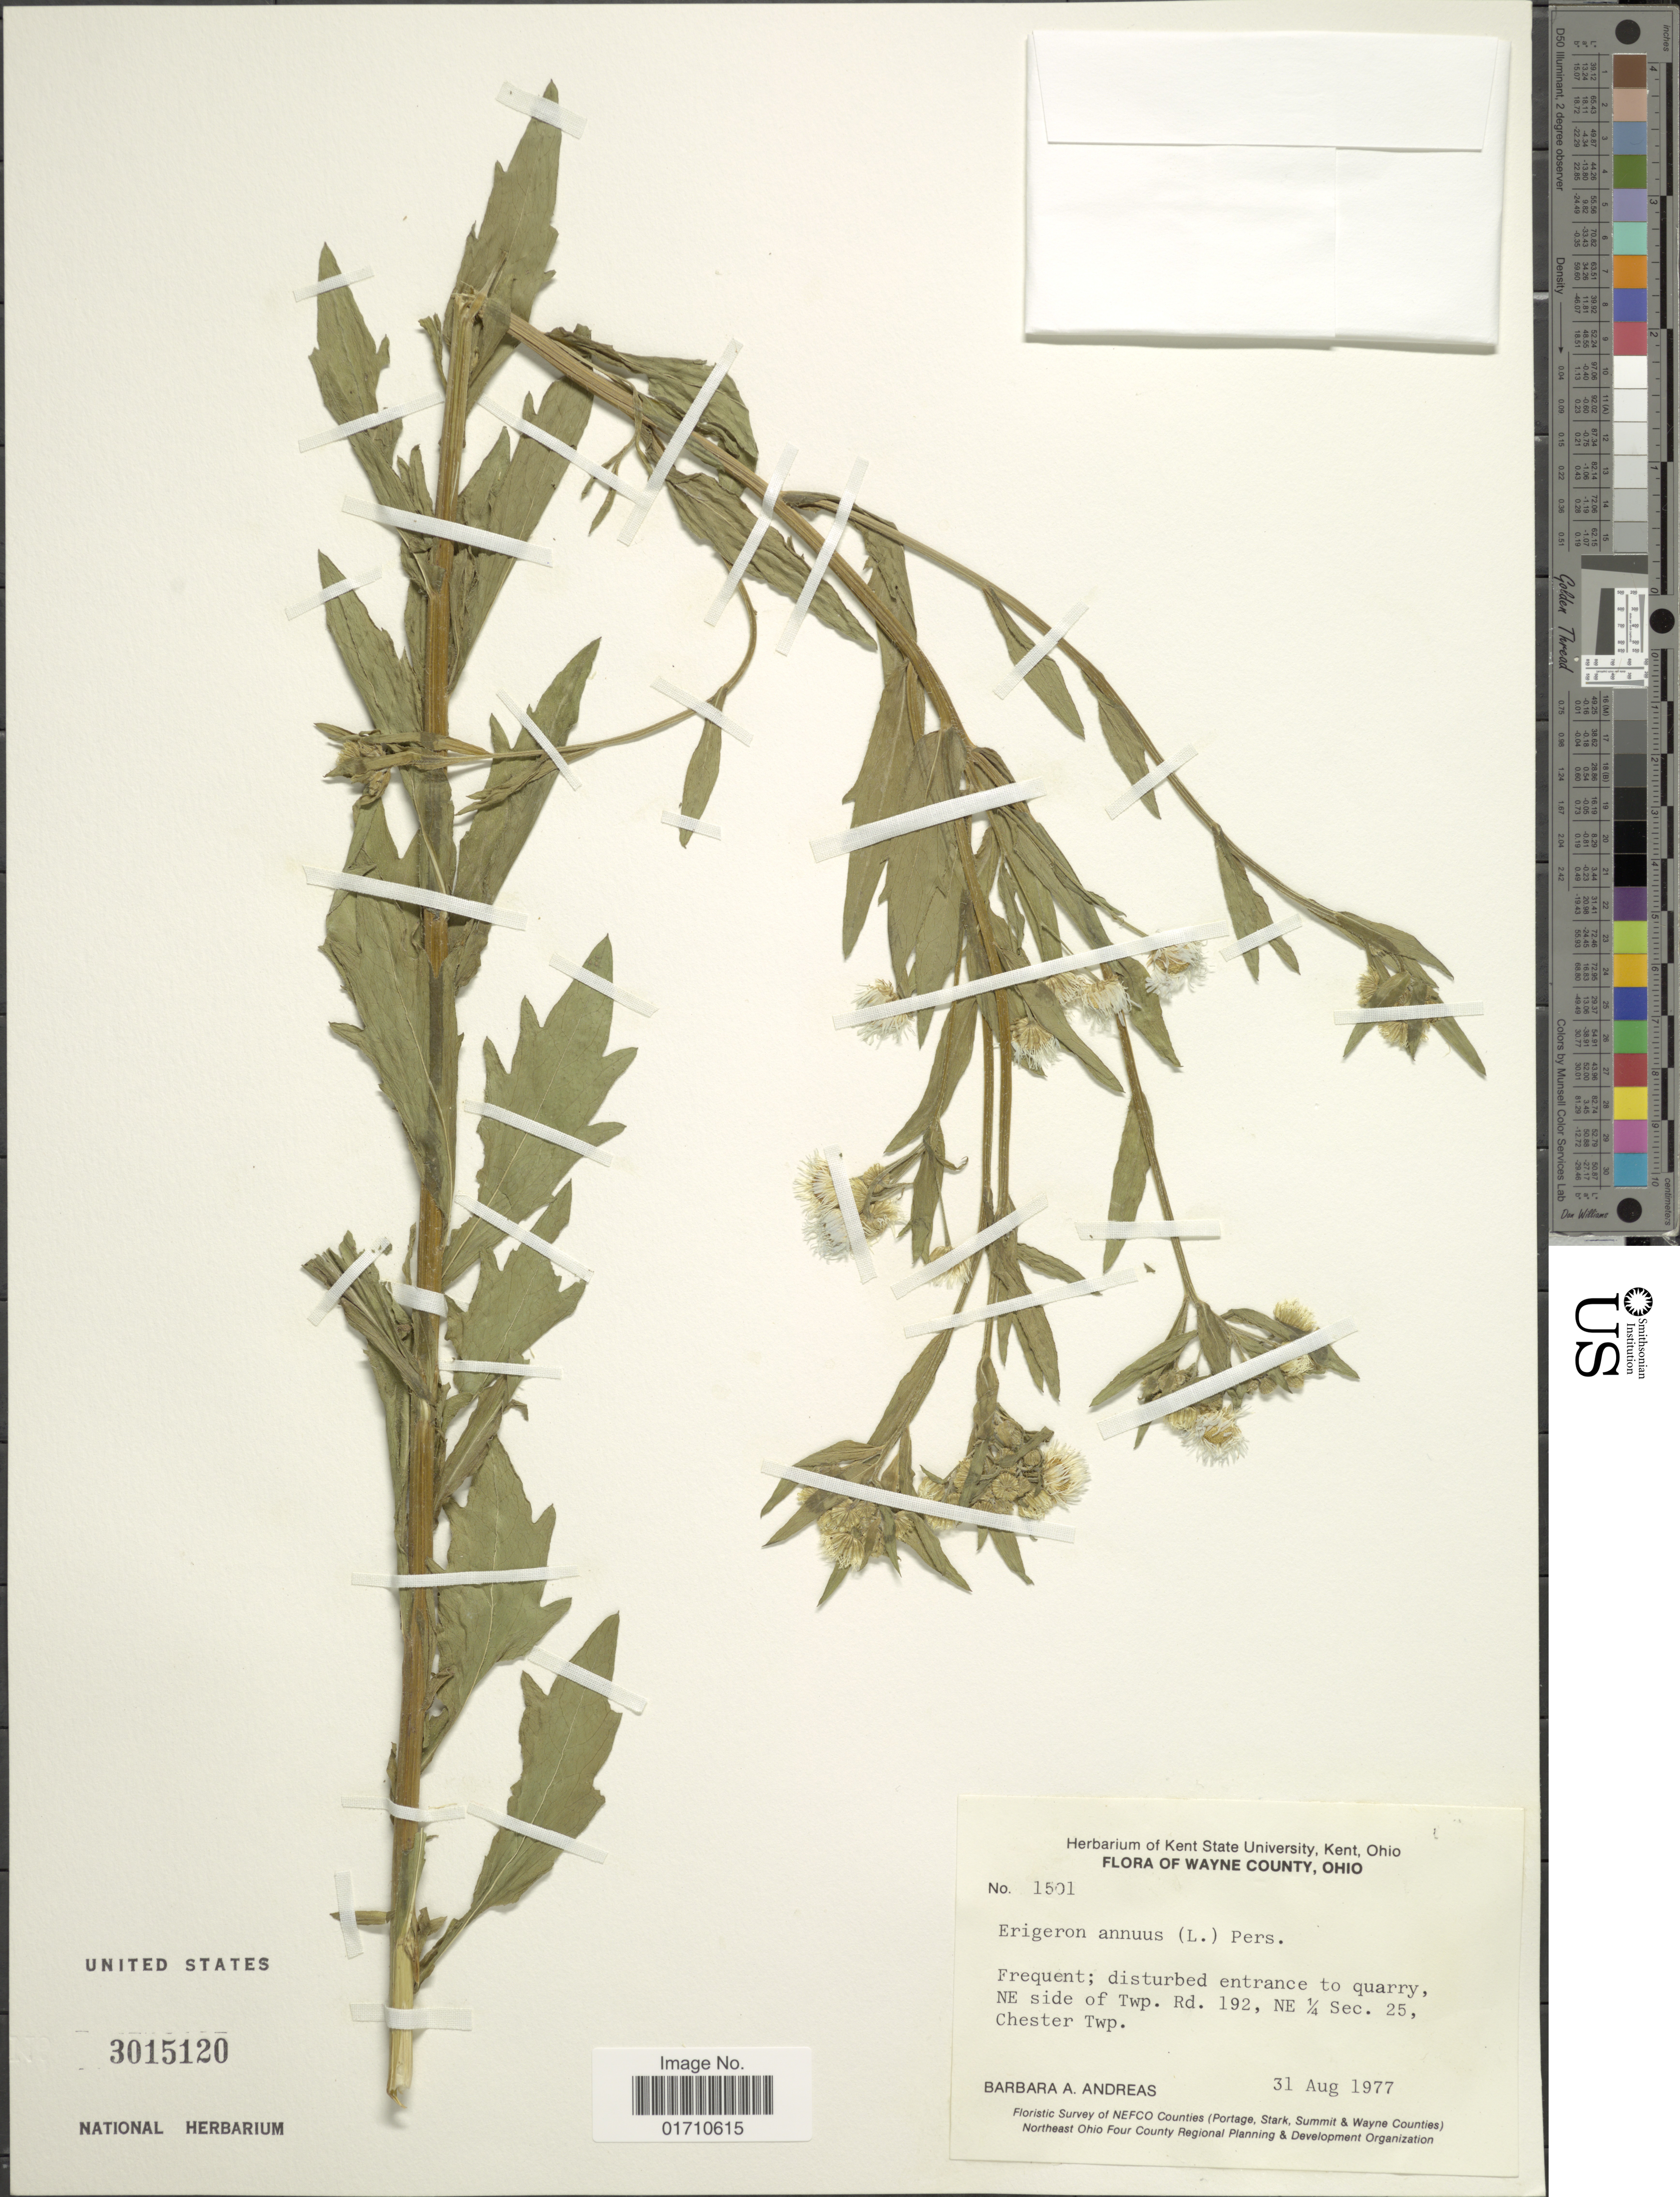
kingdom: Plantae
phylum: Tracheophyta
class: Magnoliopsida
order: Asterales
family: Asteraceae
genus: Erigeron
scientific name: Erigeron annuus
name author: (L.) Pers.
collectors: B. A. Andreas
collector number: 1501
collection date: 1977-08-31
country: United States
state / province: Ohio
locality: Wayne County, Frequent; disturbed entrance to quarry, NE side of Twp. Rd. 192, NE ¼ Sec. 25, Chester Twp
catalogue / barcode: US 3015120